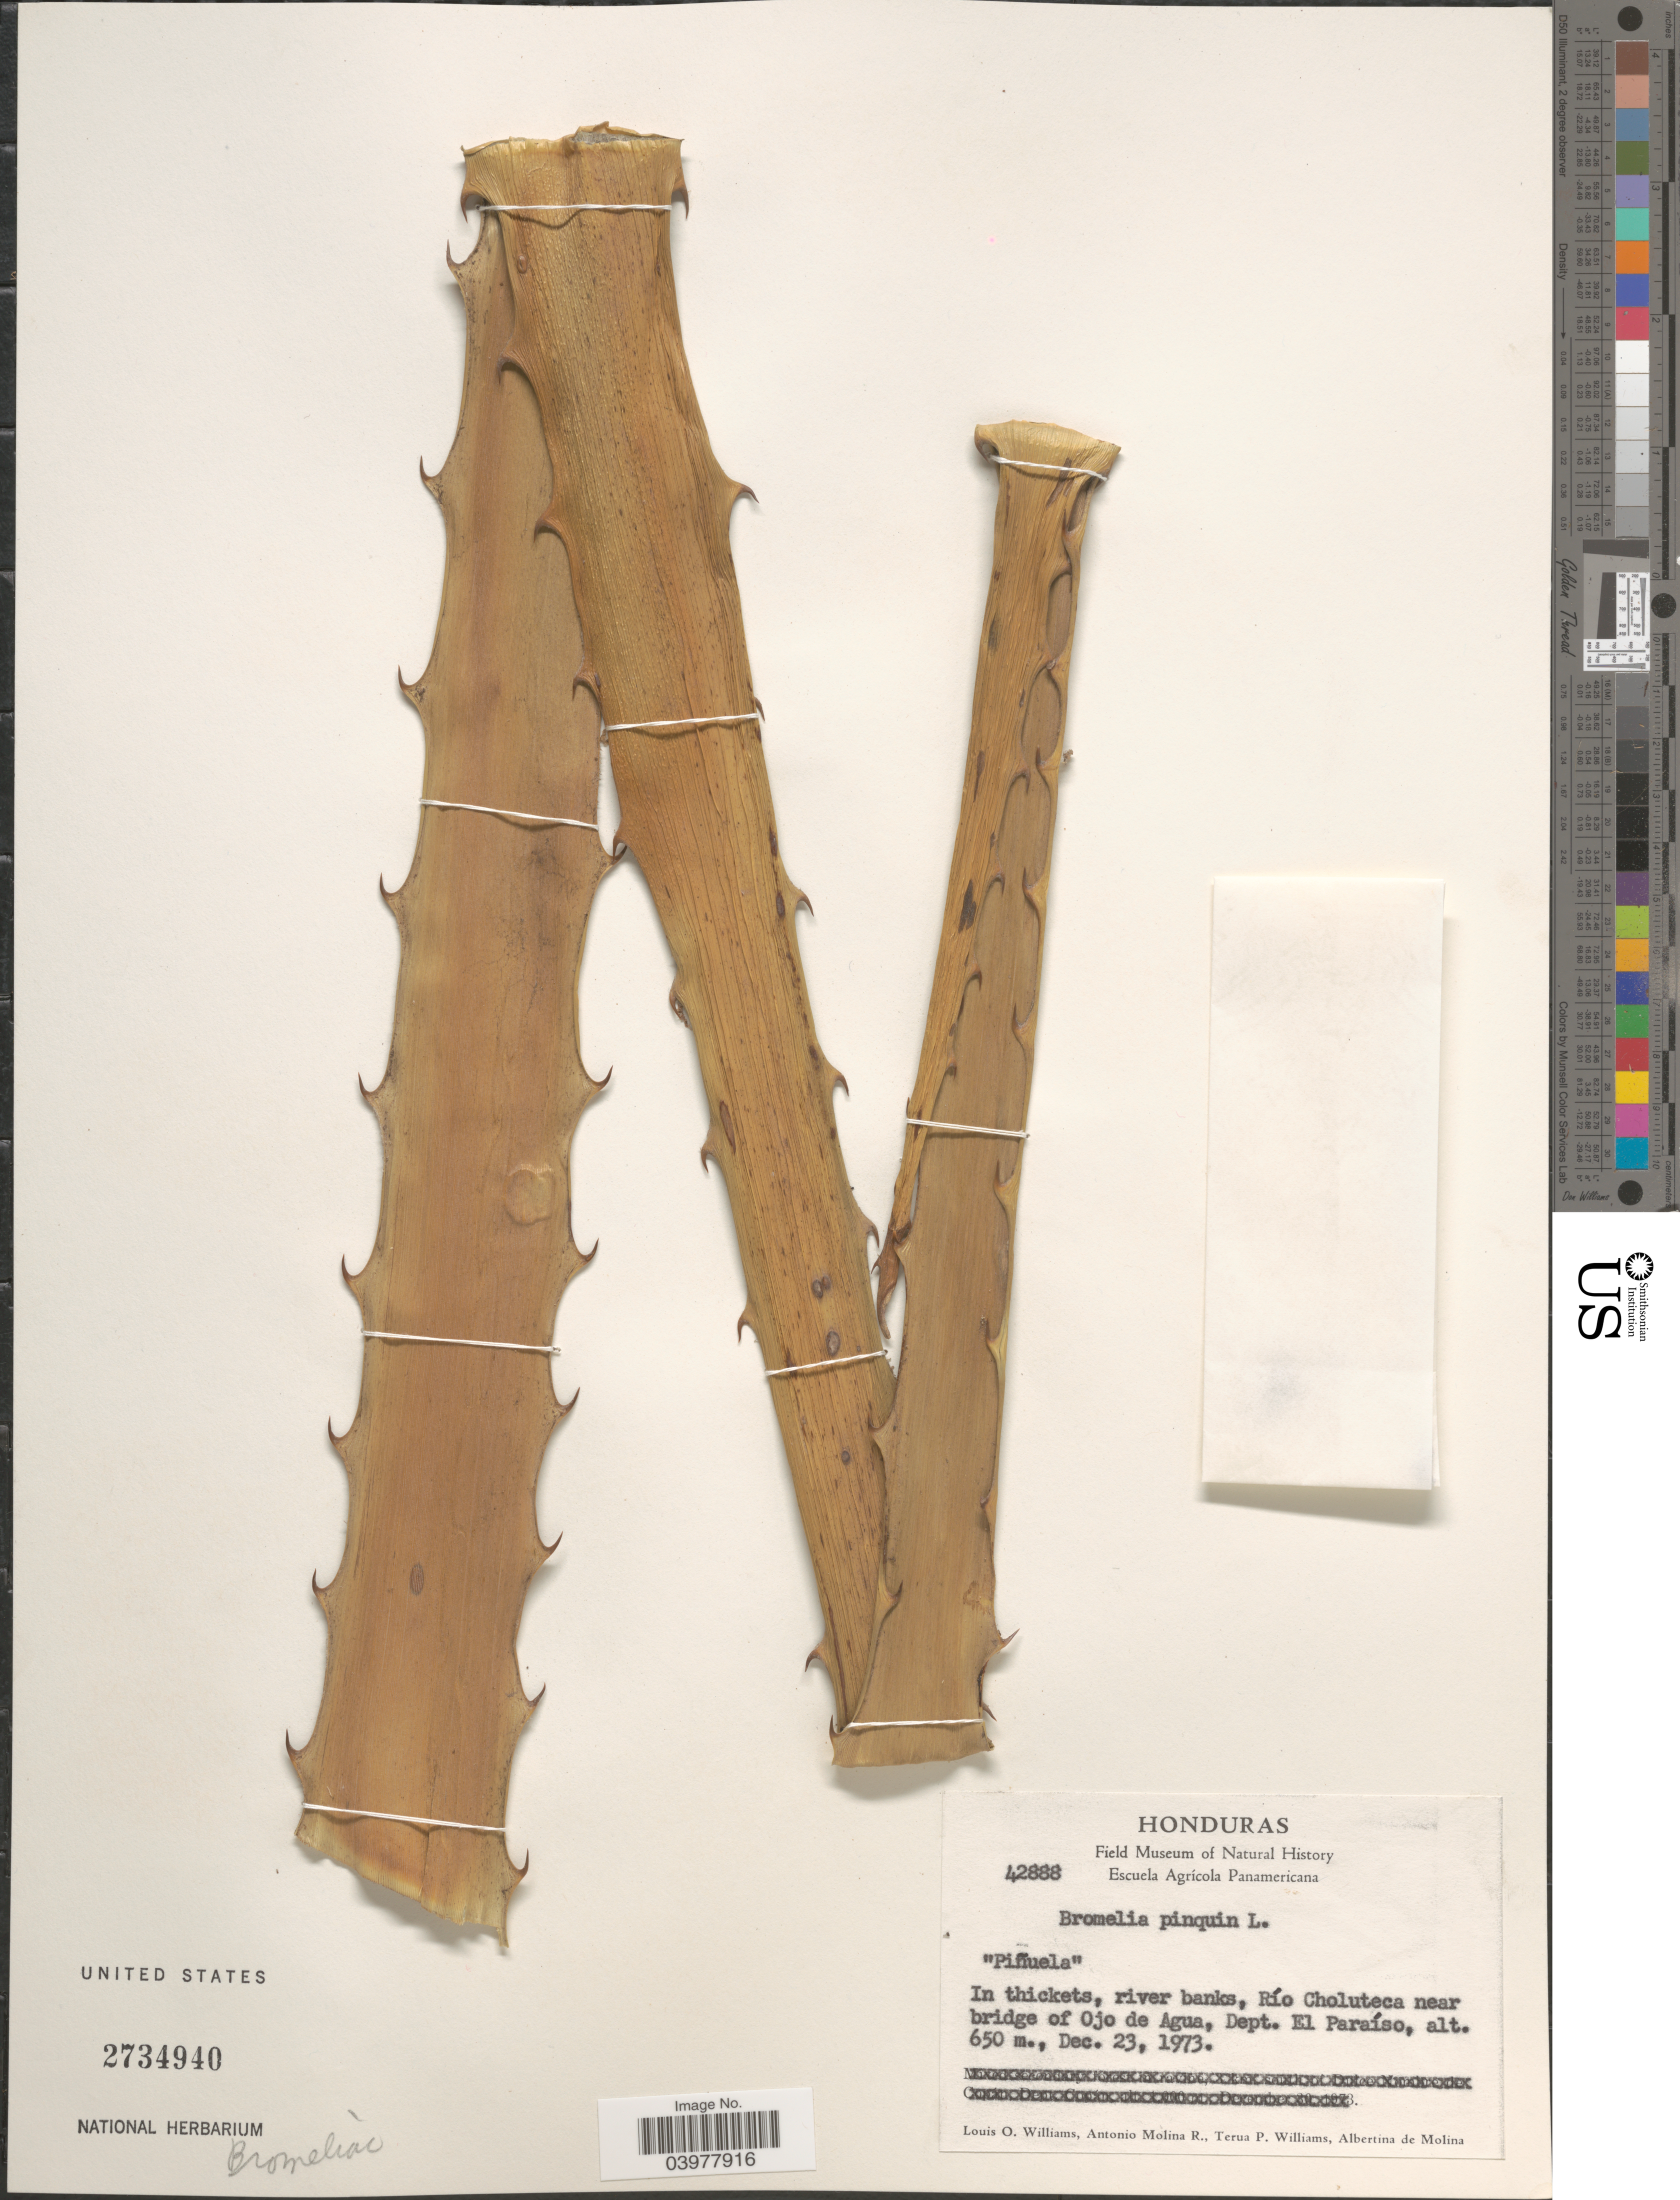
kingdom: Plantae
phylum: Tracheophyta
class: Liliopsida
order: Poales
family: Bromeliaceae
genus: Bromelia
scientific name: Bromelia pinguin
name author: L.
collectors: L. O. Williams, A. Molina R., T. Williams & A. R. Molina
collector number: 42888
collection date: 1973-12-23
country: Honduras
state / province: El Paraiso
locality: In thickets, river banks. Río Choluteca near bridge of Ojo de Agua, Dept. El Paraíso.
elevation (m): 650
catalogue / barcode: US 2734940